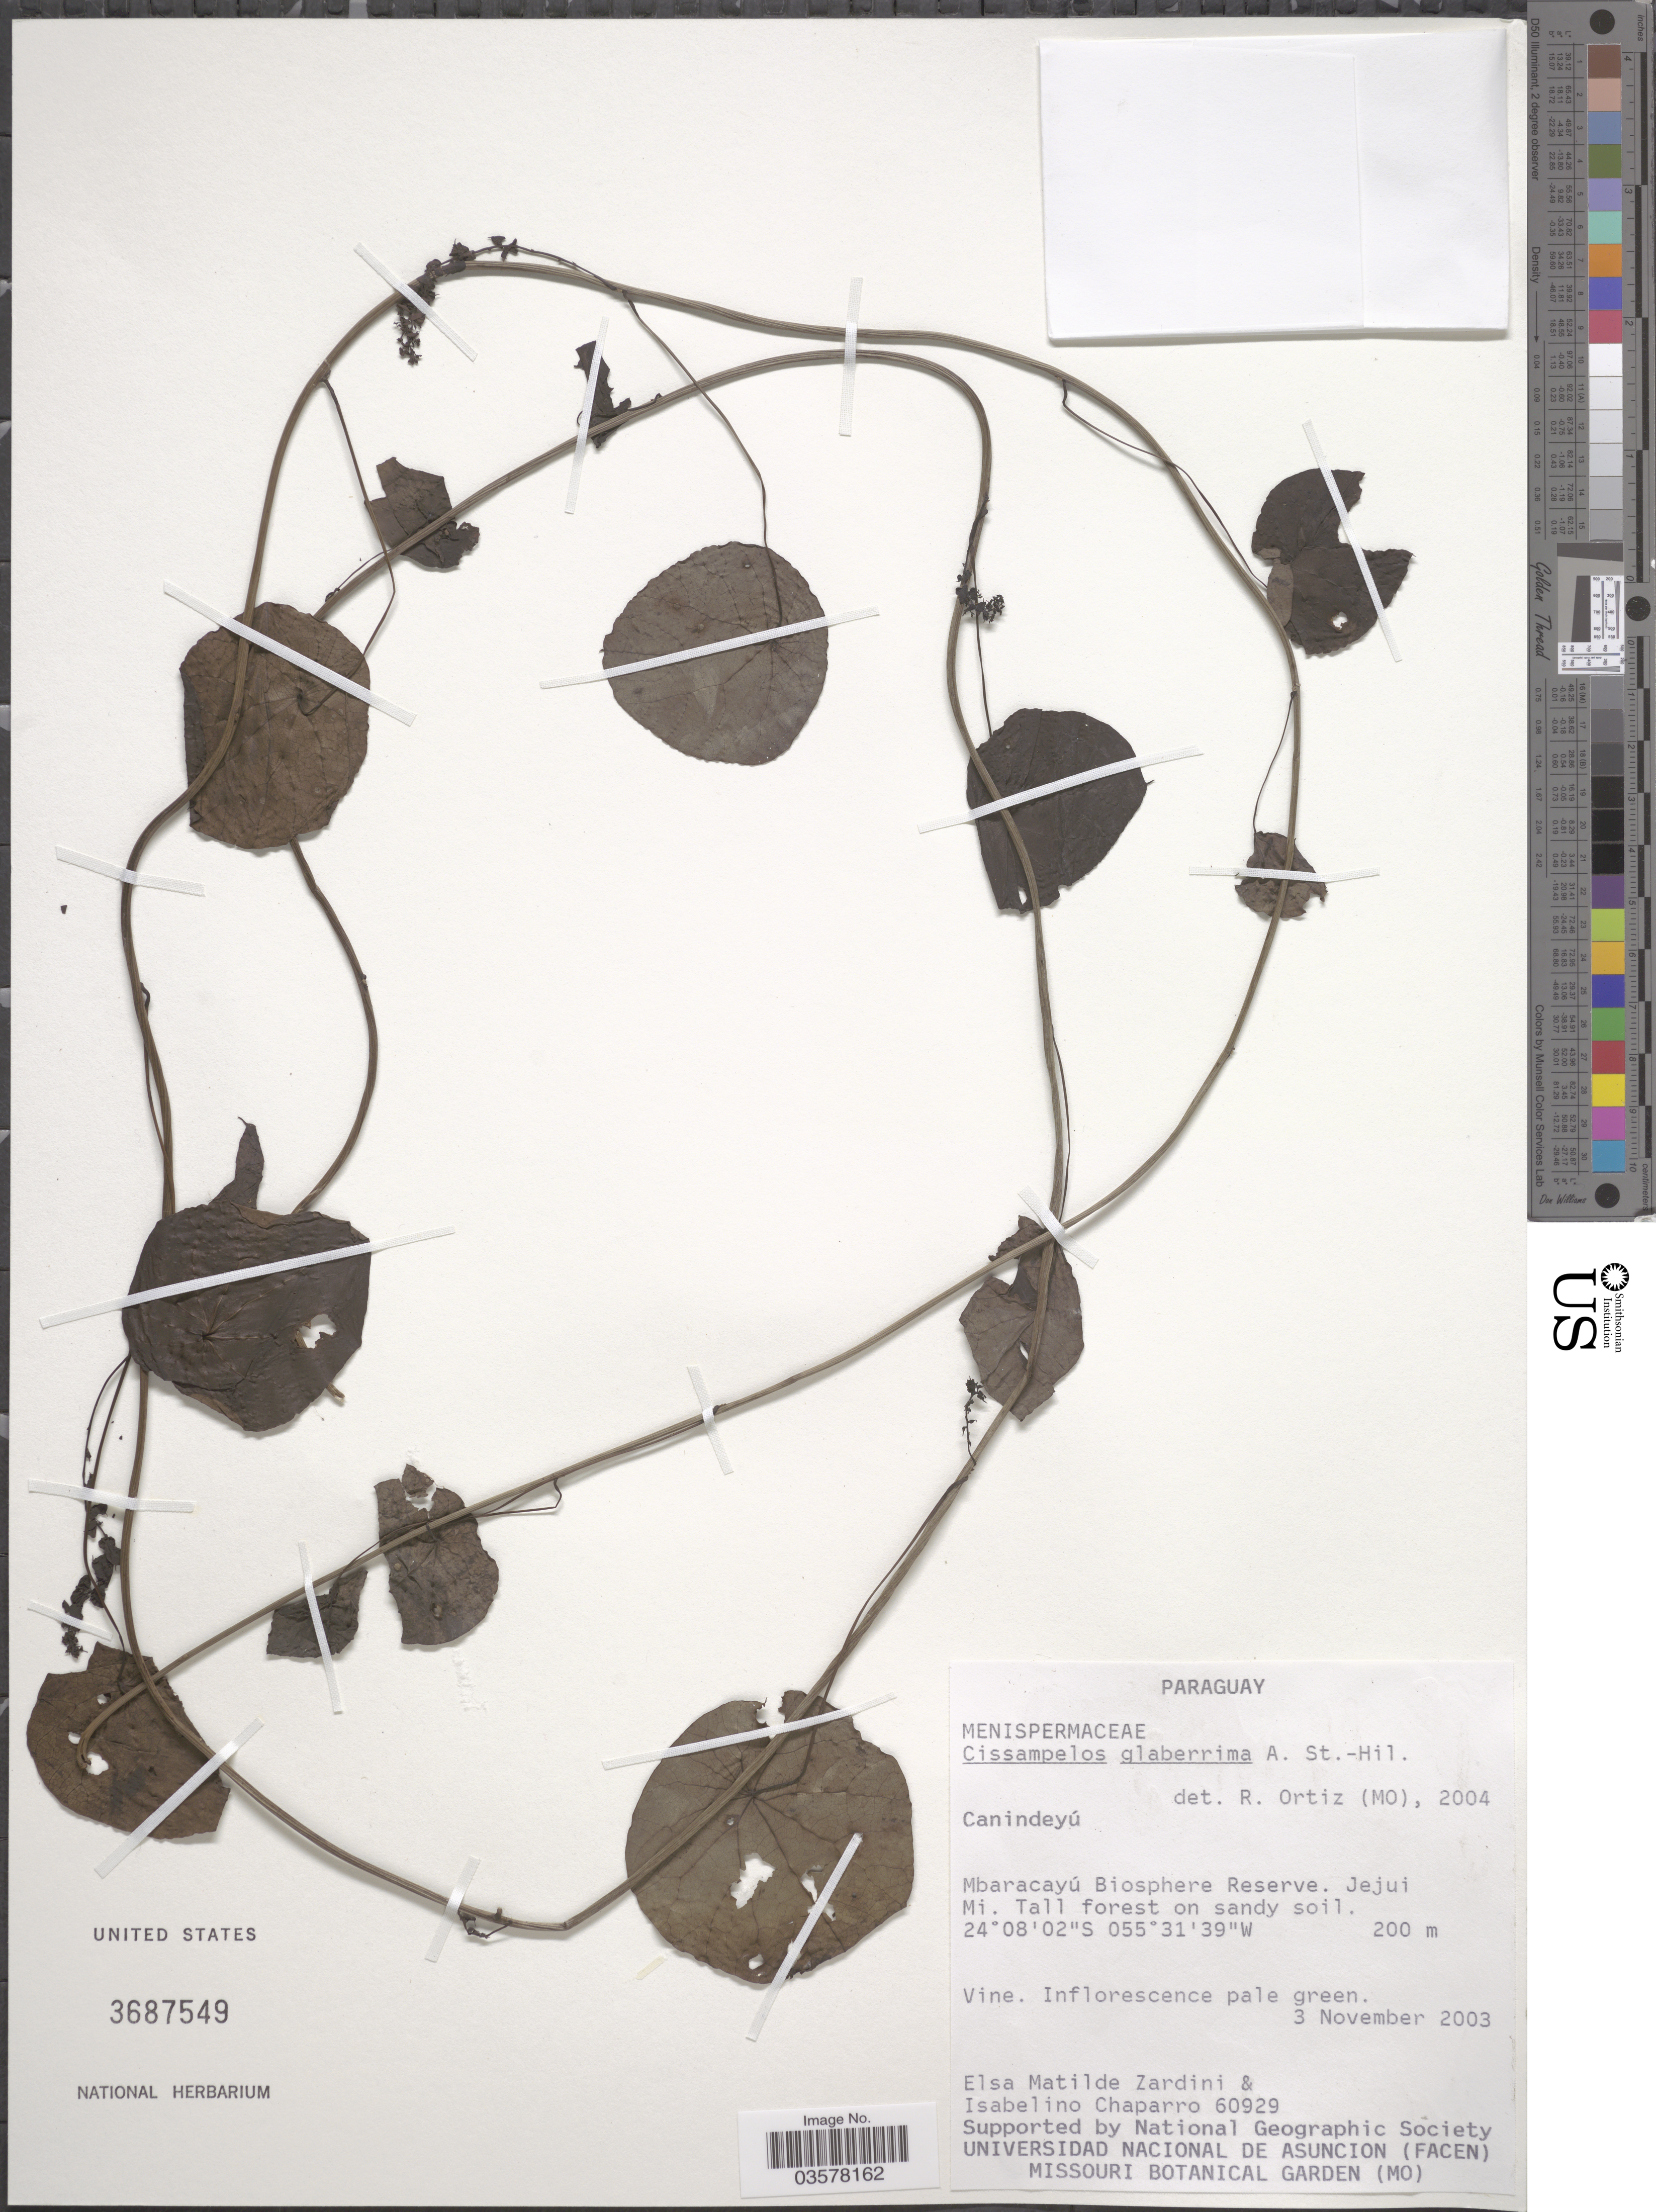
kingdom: Plantae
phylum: Tracheophyta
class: Magnoliopsida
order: Ranunculales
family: Menispermaceae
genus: Cissampelos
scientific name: Cissampelos glaberrima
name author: A. St.-Hil.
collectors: E. M. Zardini & I. Chaparro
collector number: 60929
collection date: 2003-11-03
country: Paraguay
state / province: Canindeyu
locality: Mbaracayú Biosphere Reserve. Jejui Mi.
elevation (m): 200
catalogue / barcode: US 3687549